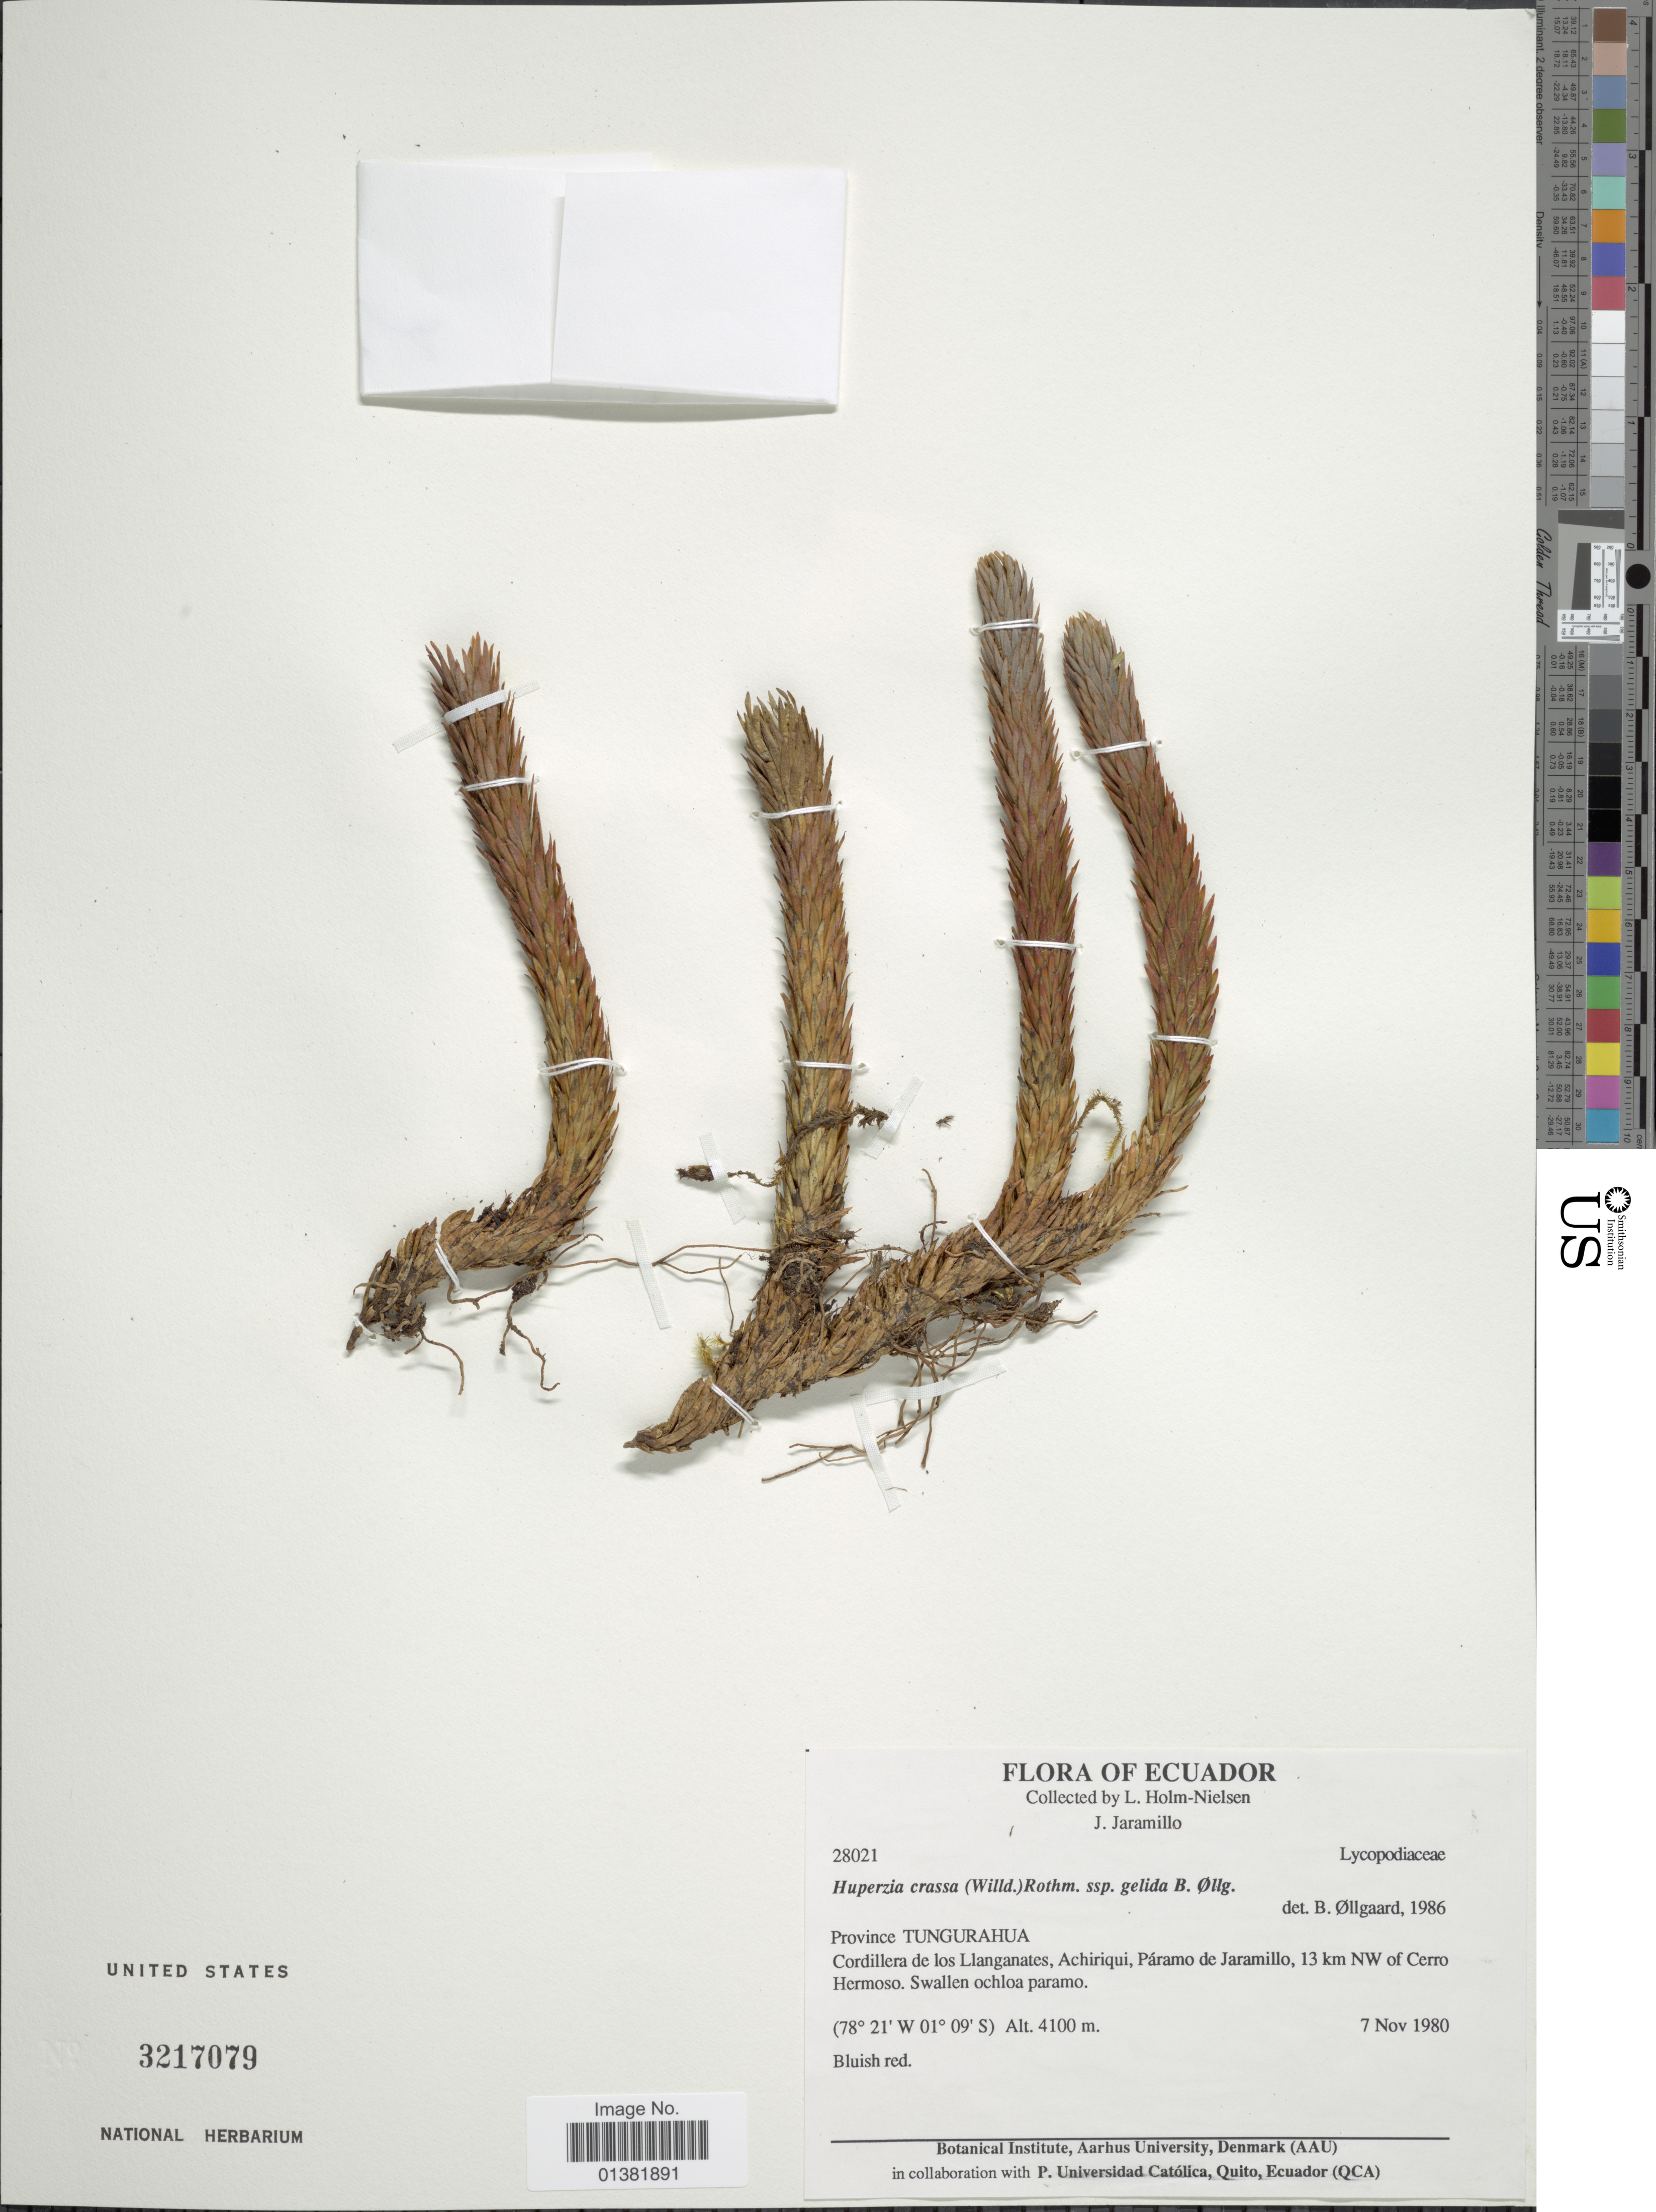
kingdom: Plantae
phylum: Tracheophyta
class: Lycopodiopsida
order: Lycopodiales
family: Lycopodiaceae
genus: Phlegmariurus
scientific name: Phlegmariurus crassus var. gelidus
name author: (B. Øllg.) B. Øllg.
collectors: L. B. Holm-Nielsen & Jaramillo, --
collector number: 28021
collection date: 1980-11-07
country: Ecuador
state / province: Tungurahua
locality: Cordillera de los Llanganates, Achiriqui, Páramo de Jaramillo, 13 km NW of Cerro Hermoso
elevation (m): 4100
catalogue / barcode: US 3217079